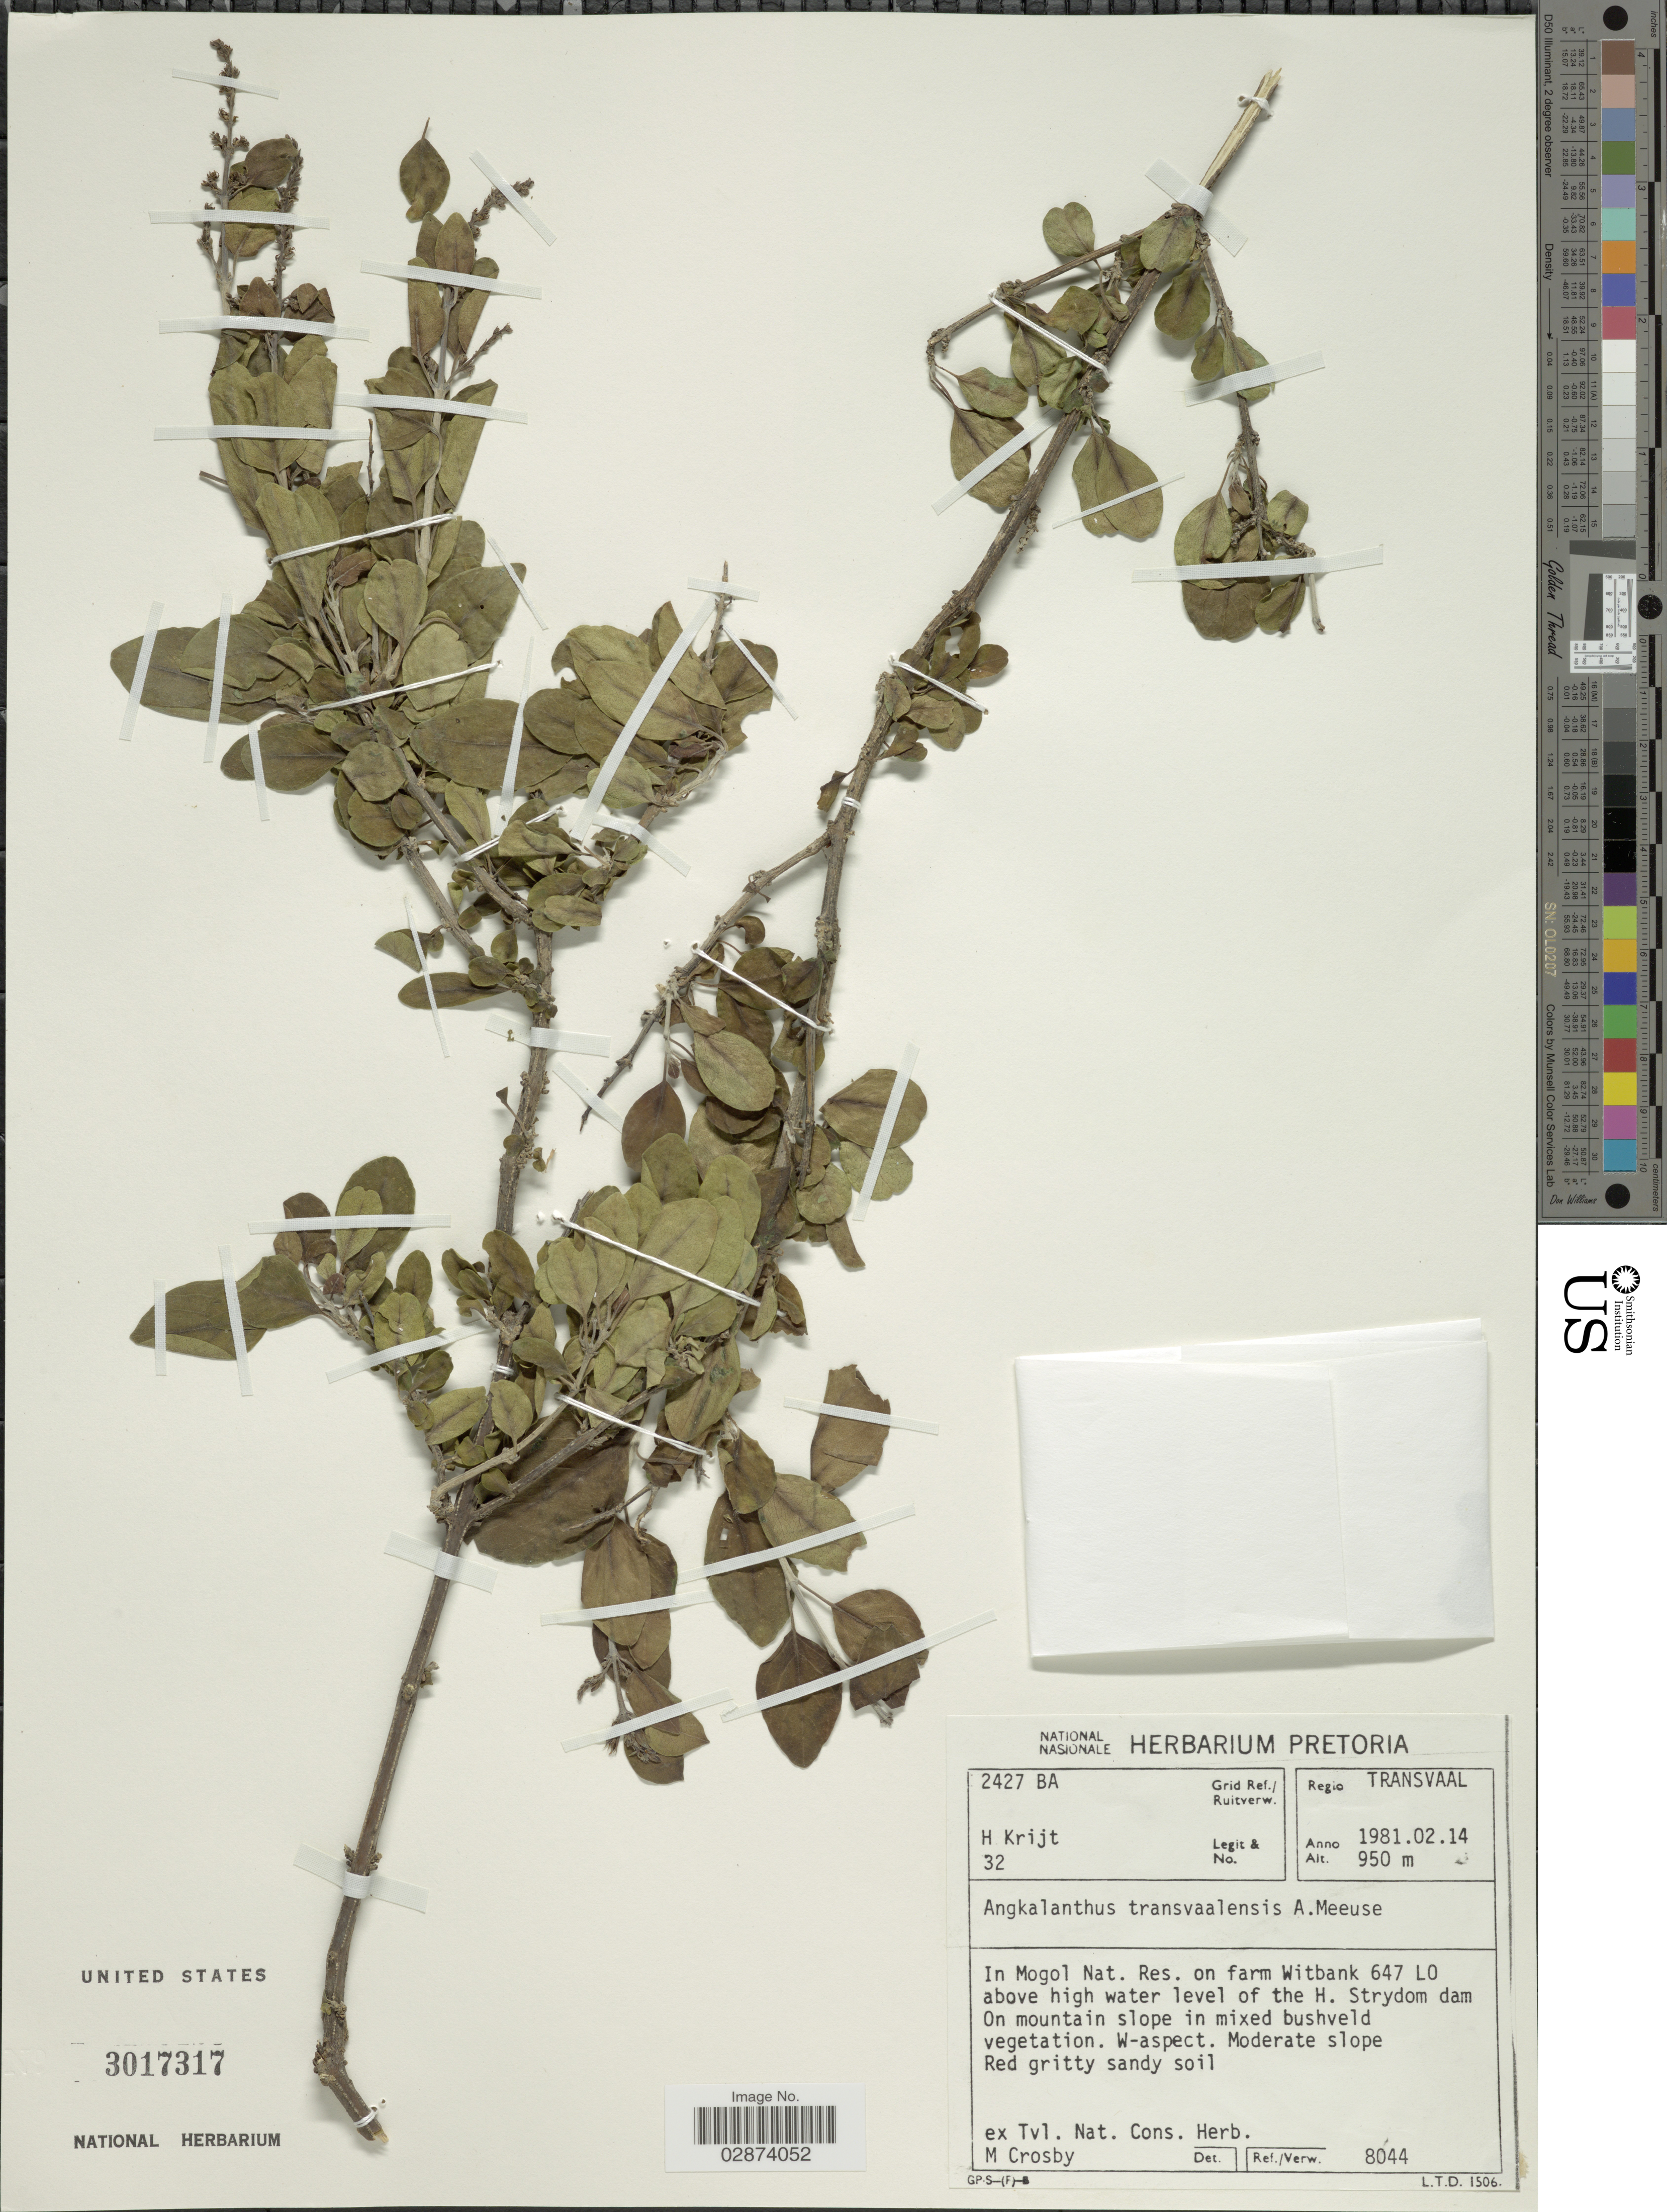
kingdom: Plantae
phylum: Tracheophyta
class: Magnoliopsida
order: Lamiales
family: Acanthaceae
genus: Angkalanthus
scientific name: Angkalanthus transvaalensis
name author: A. Meeuse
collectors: H. Krijt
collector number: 32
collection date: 1981-02-14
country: South Africa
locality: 2427 BA Grid Ref. Regio Transvaal. In Mogol Nat. Res. on farm Witbank 647 LO above high water level of the H. Strydom dam.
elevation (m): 950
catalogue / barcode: US 3017317